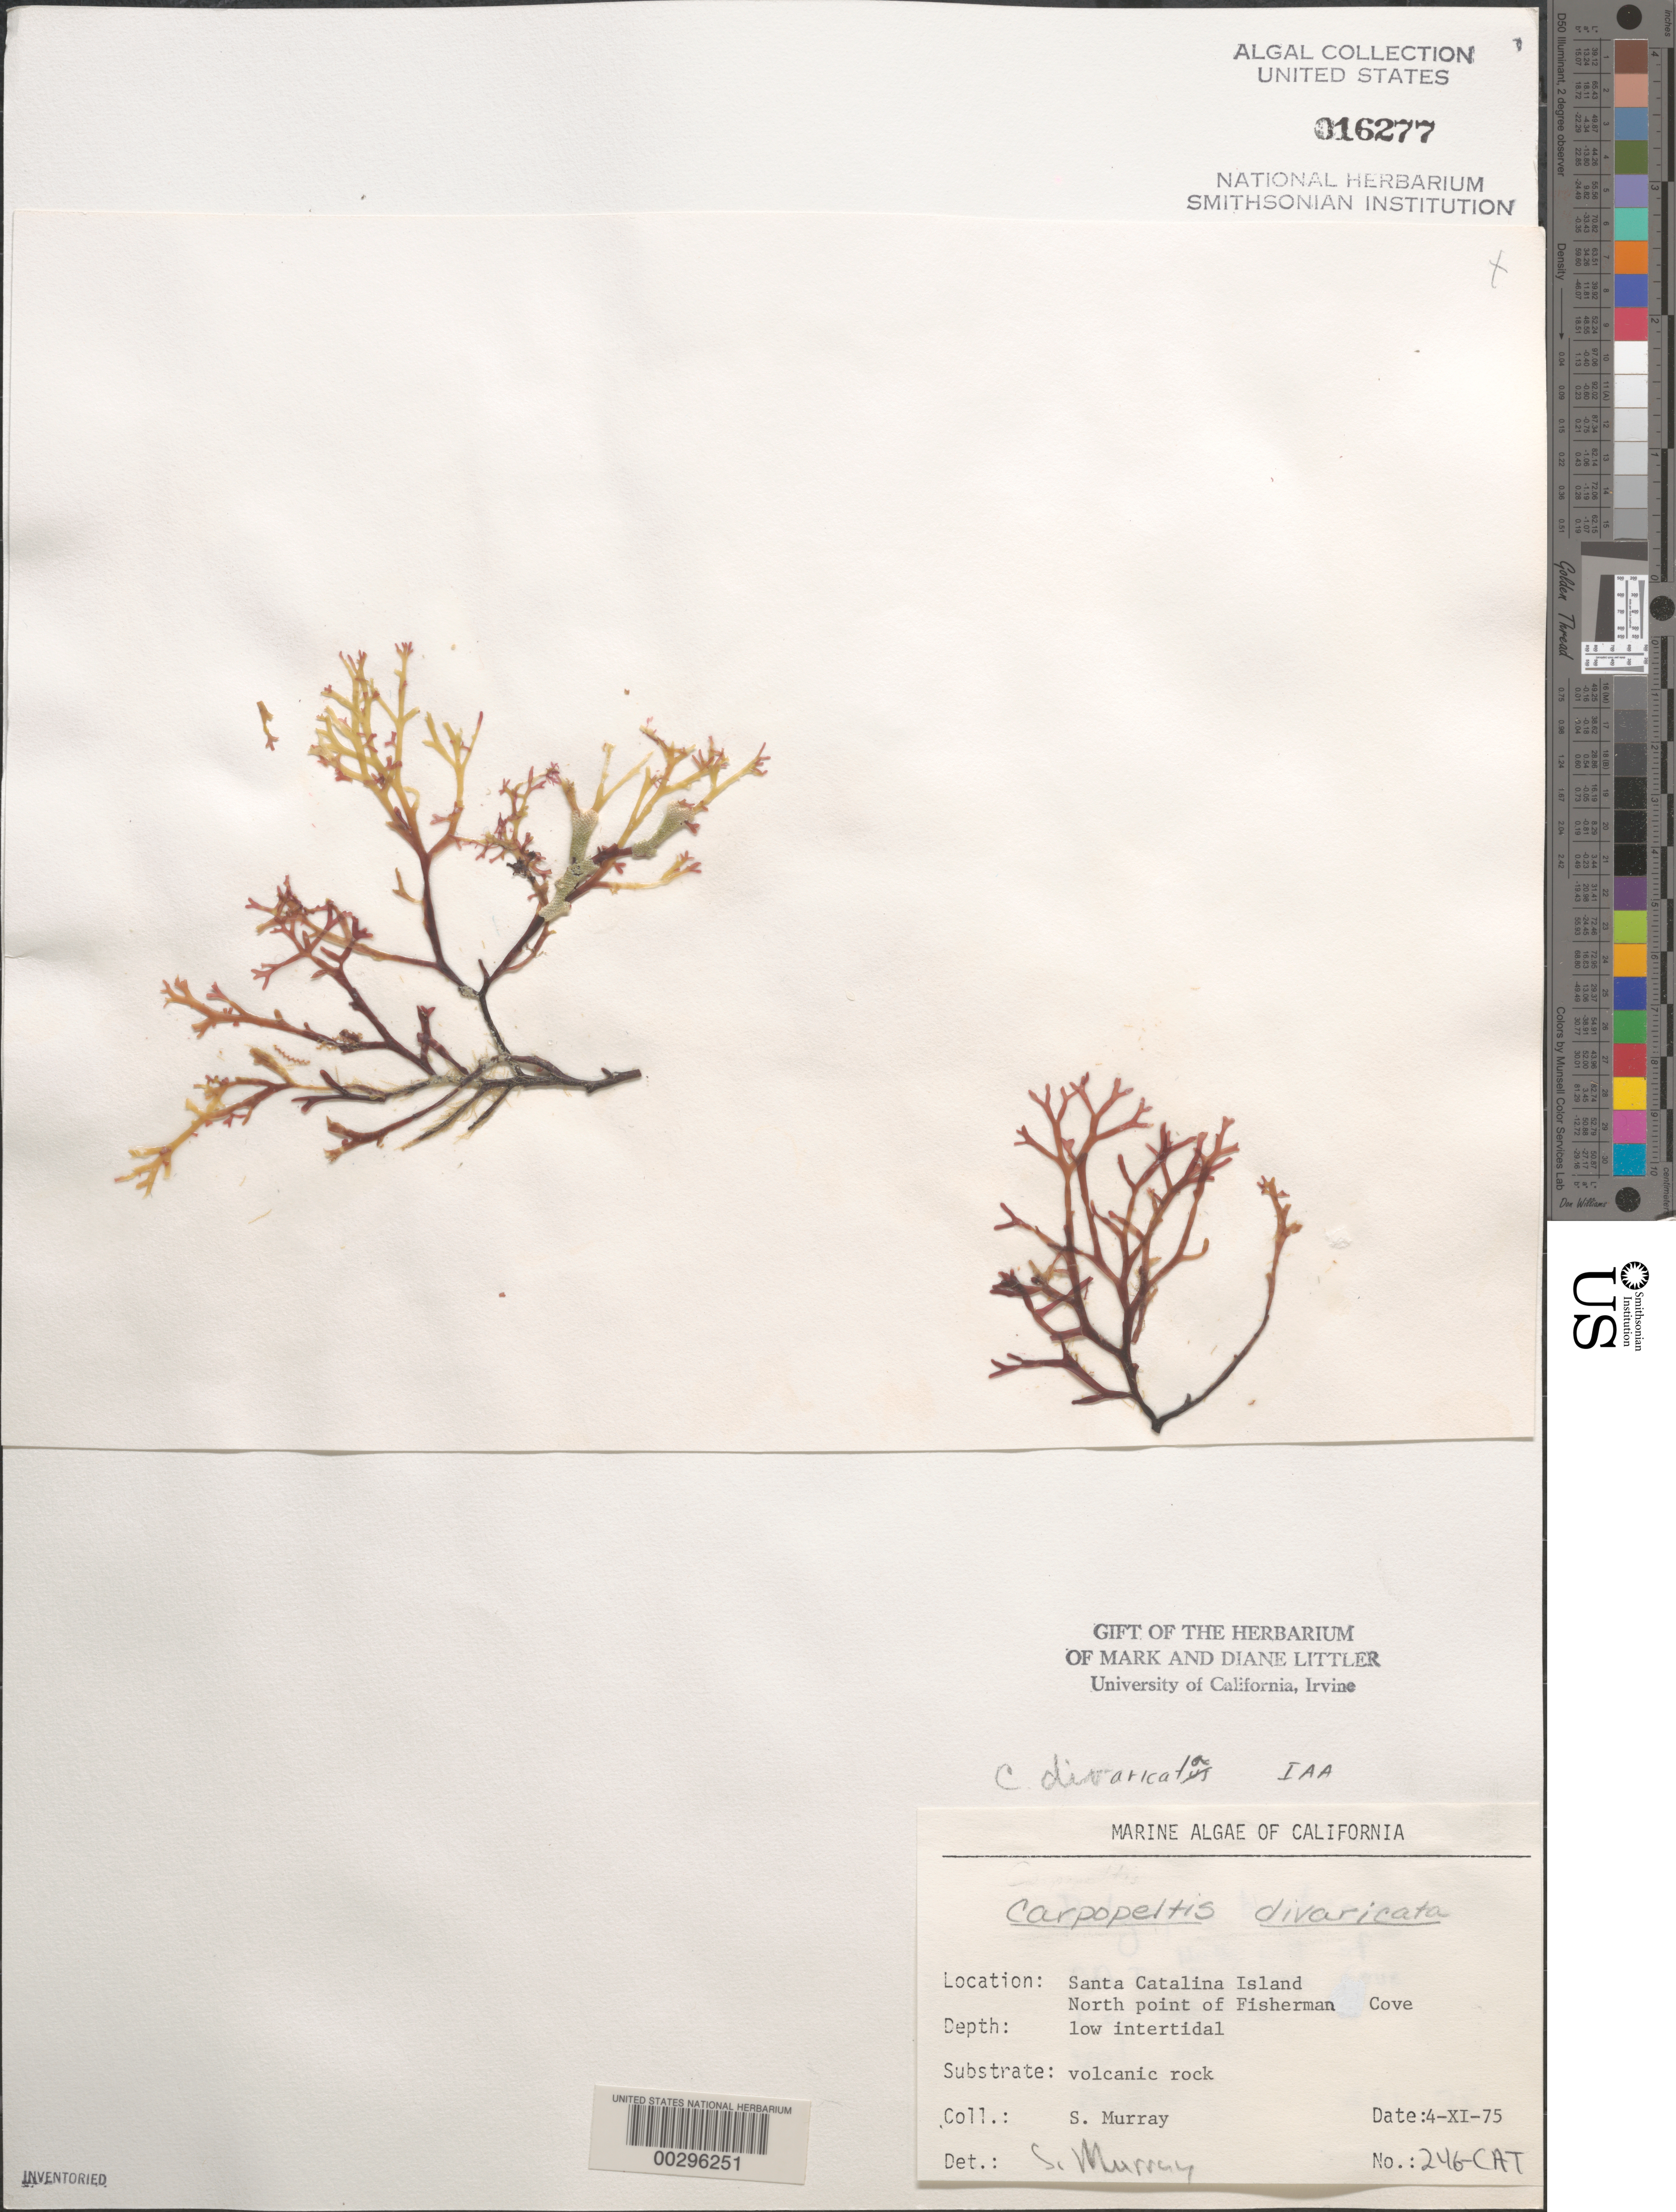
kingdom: Plantae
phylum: Rhodophyta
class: Florideophyceae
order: Halymeniales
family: Halymeniaceae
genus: Grateloupia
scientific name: Grateloupia chiangii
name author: S. Kawaguchi & H.W. Wang in H.W. Wang et al.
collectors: S. N. Murray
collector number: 246-cat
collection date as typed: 04 Nov 1975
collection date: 1975-11-04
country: United States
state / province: California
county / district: Los Angeles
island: Santa Catalina Island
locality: Fishermen Cove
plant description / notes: BLM-SOCALBIGHT Rocky Intertidal Survey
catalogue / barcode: US 16277